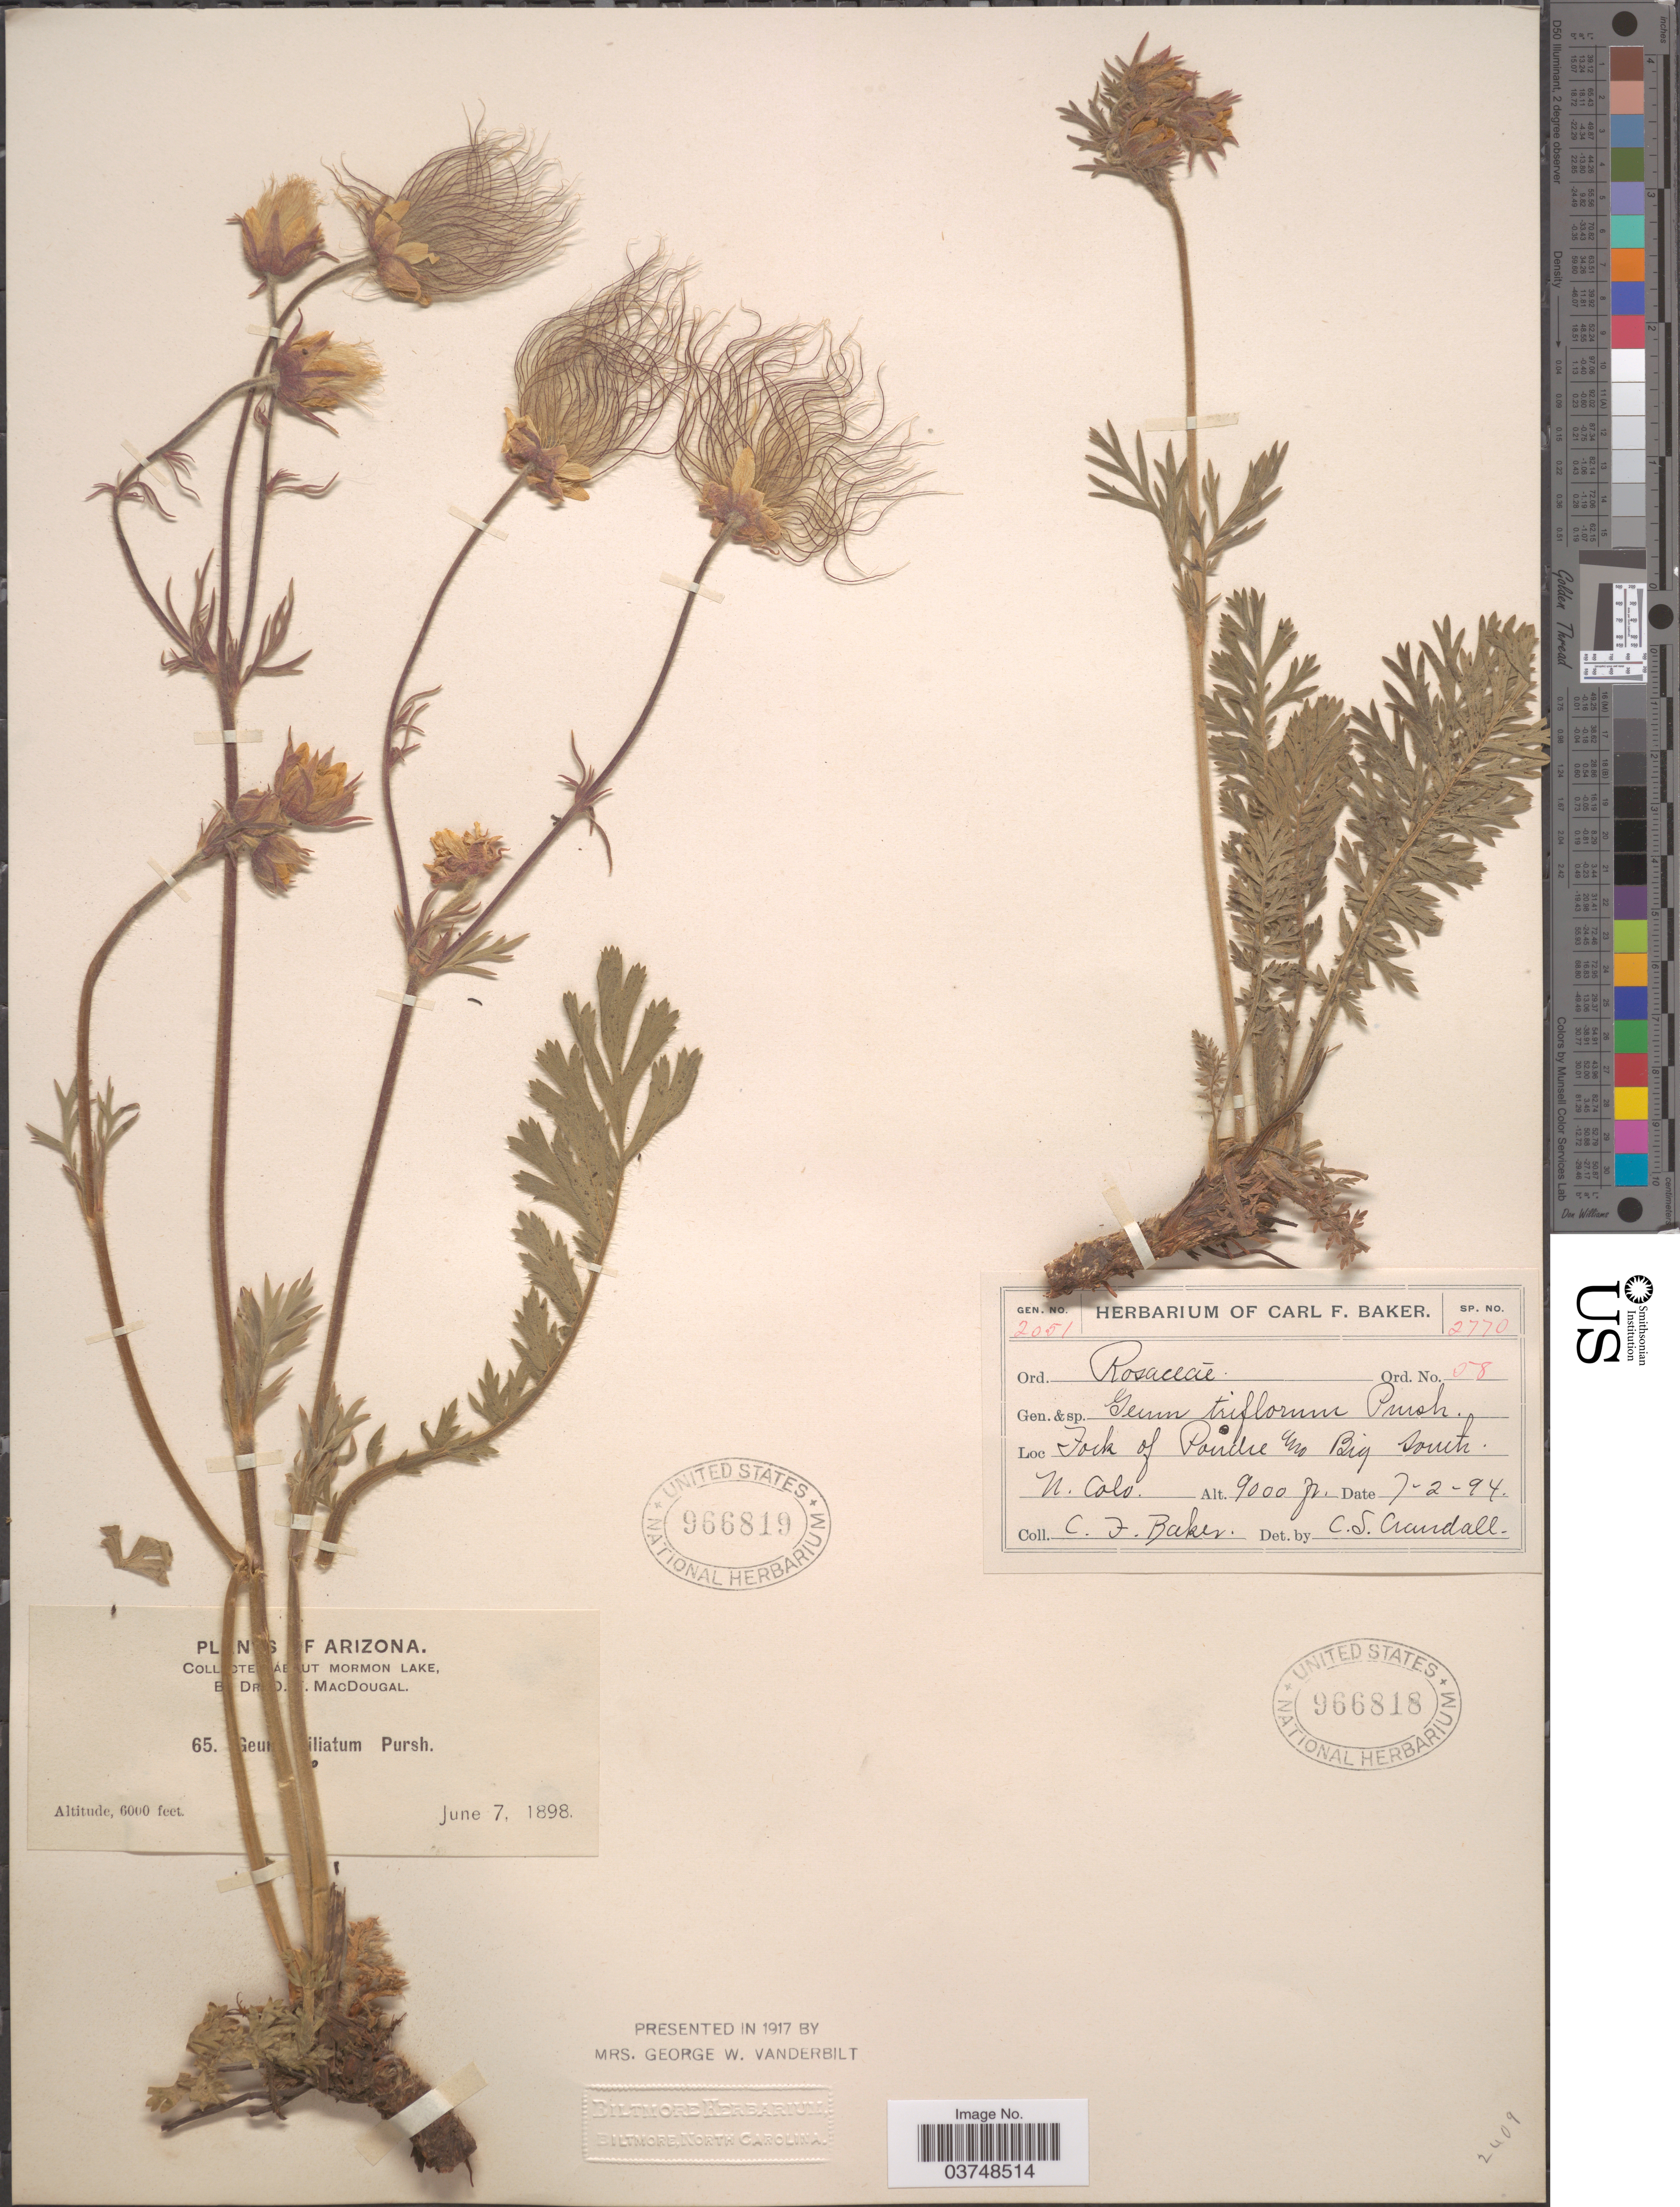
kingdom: Plantae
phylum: Tracheophyta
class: Magnoliopsida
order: Rosales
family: Rosaceae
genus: Geum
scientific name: Geum triflorum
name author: Pursh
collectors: C. F. Baker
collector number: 58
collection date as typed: Transcribed d/m/y: 2/7/94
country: United States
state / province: Colorado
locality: Fork of Poudre Big South N. Colo.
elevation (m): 2743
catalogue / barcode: US 966818